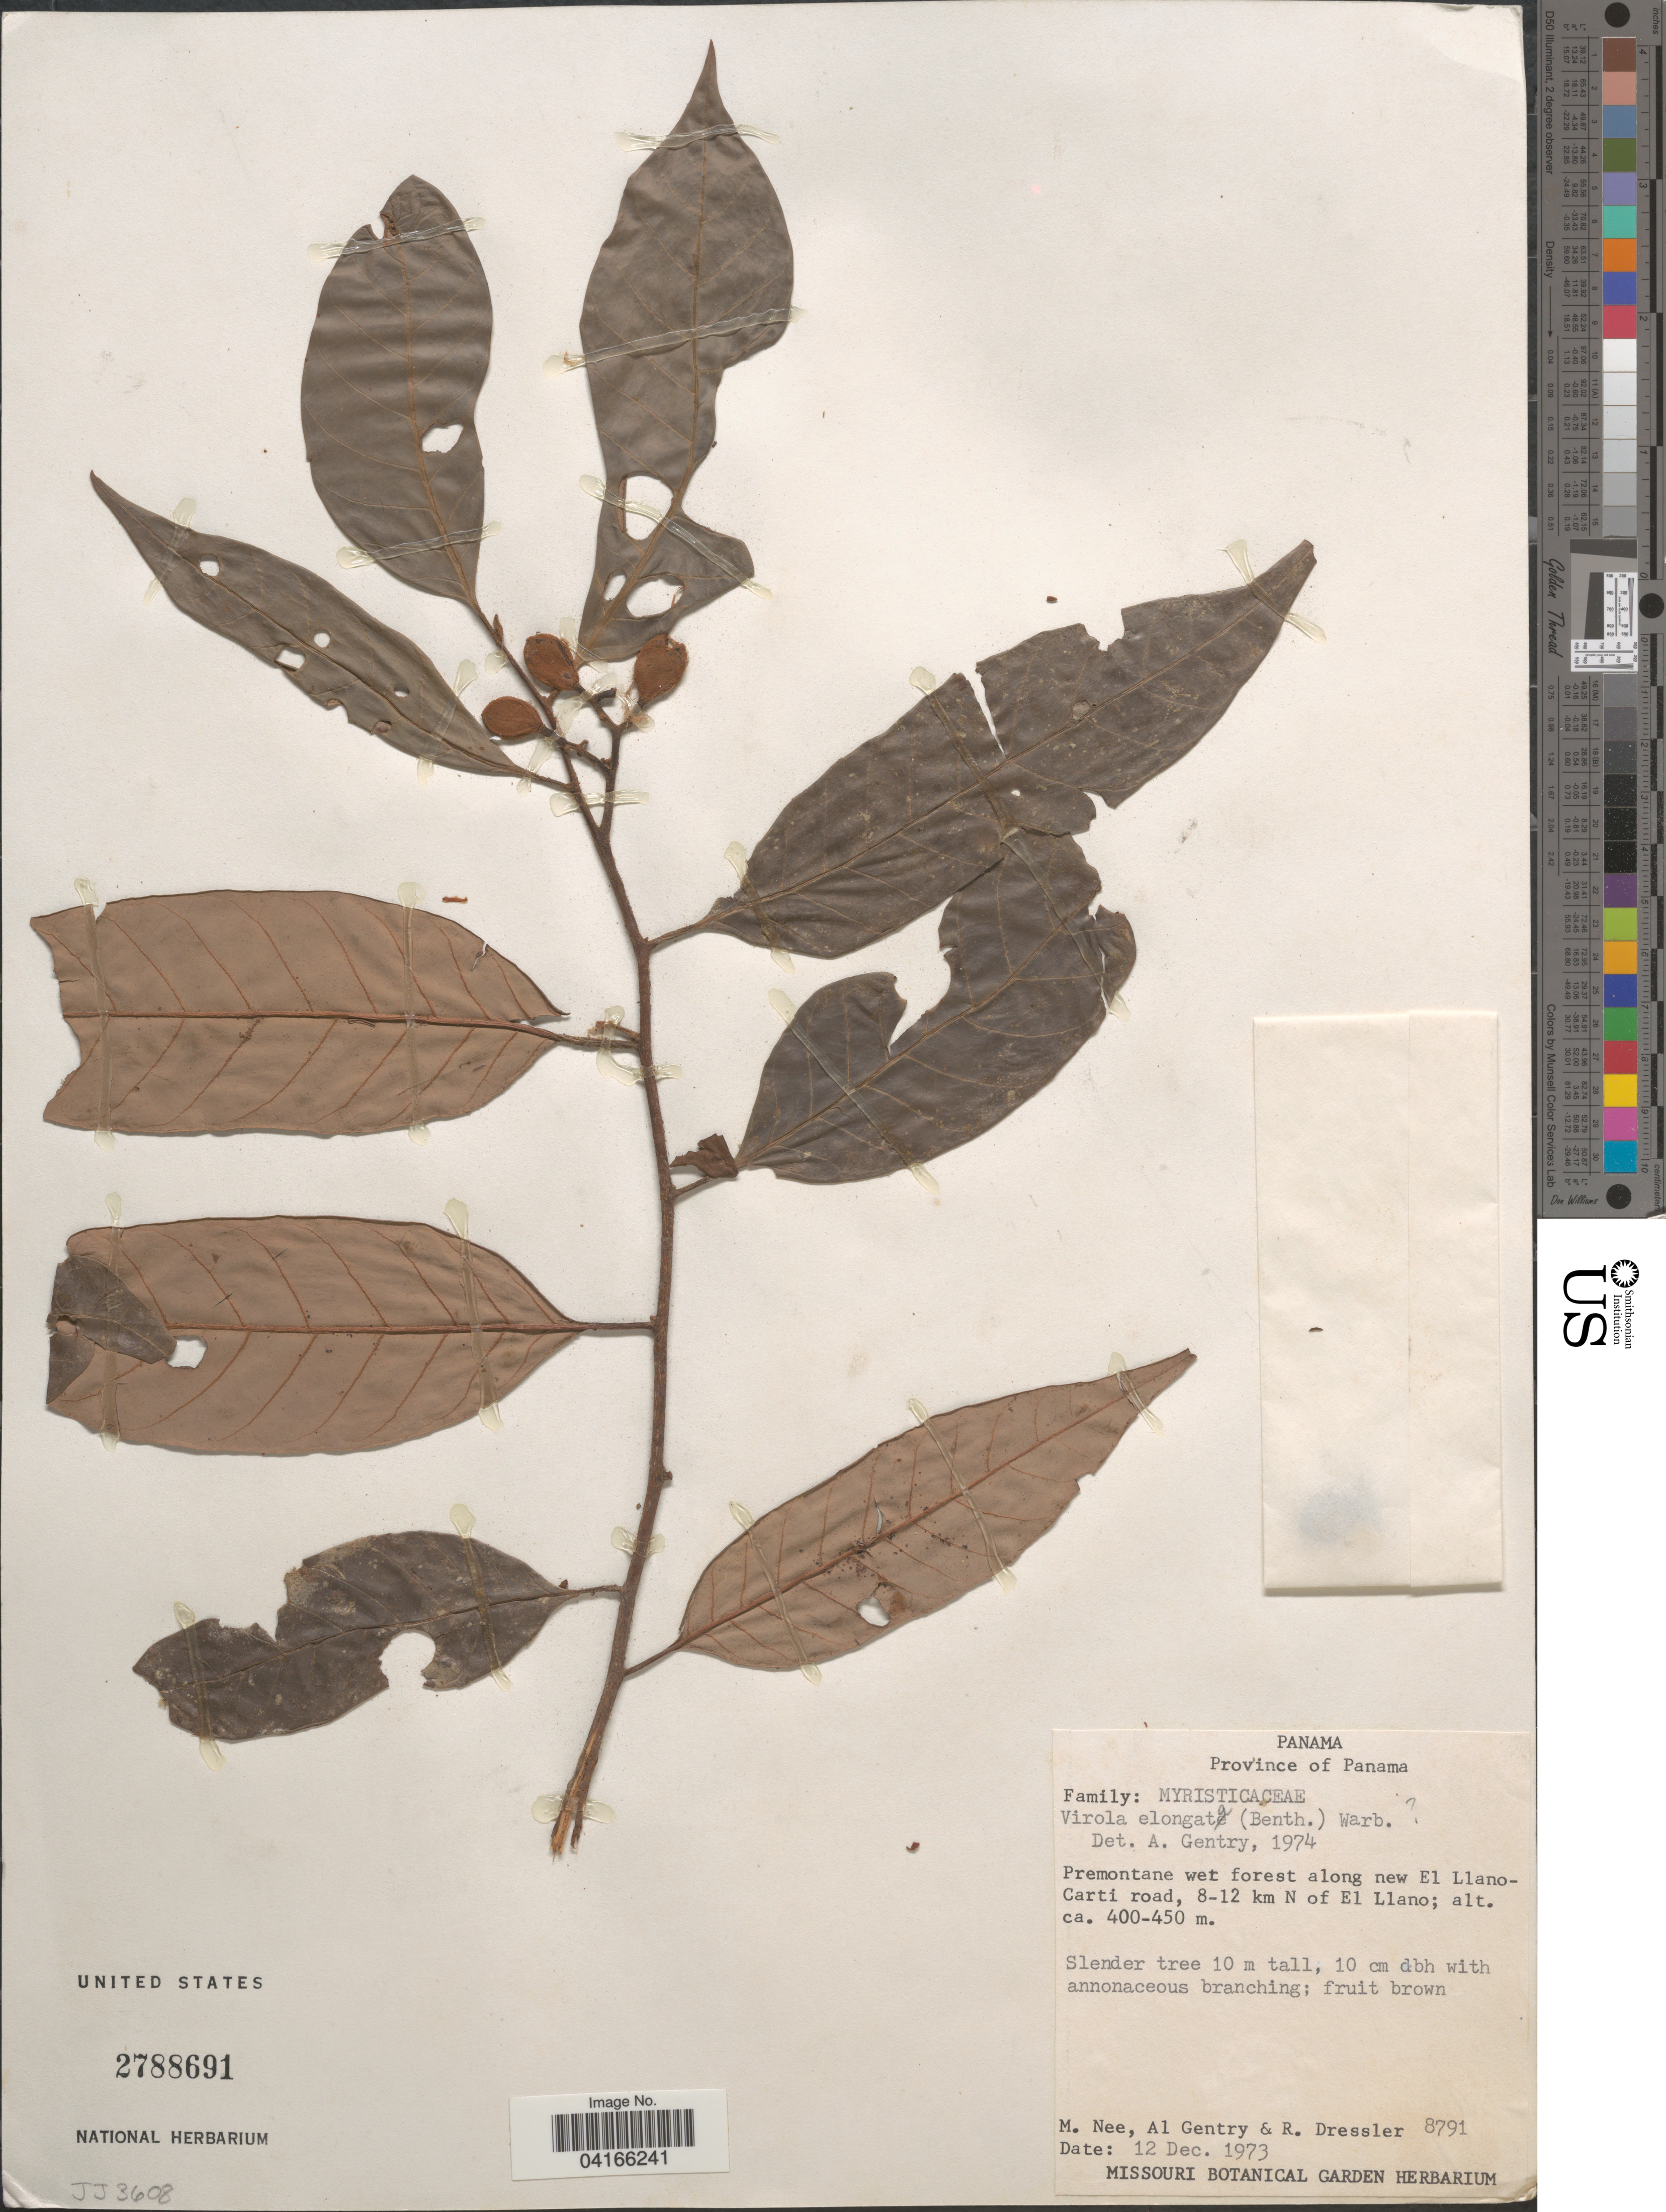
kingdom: Plantae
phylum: Tracheophyta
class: Magnoliopsida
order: Magnoliales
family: Myristicaceae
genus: Virola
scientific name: Virola elongata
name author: (Benth.) Warb.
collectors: M. Nee, A. H. Gentry & R. Dressler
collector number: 8791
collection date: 1973-12-12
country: Panama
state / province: Panamá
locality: Premontane wet forest along new El Llano-Carti road, 8-12 km N of El Llano.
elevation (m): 400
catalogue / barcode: US 2788691